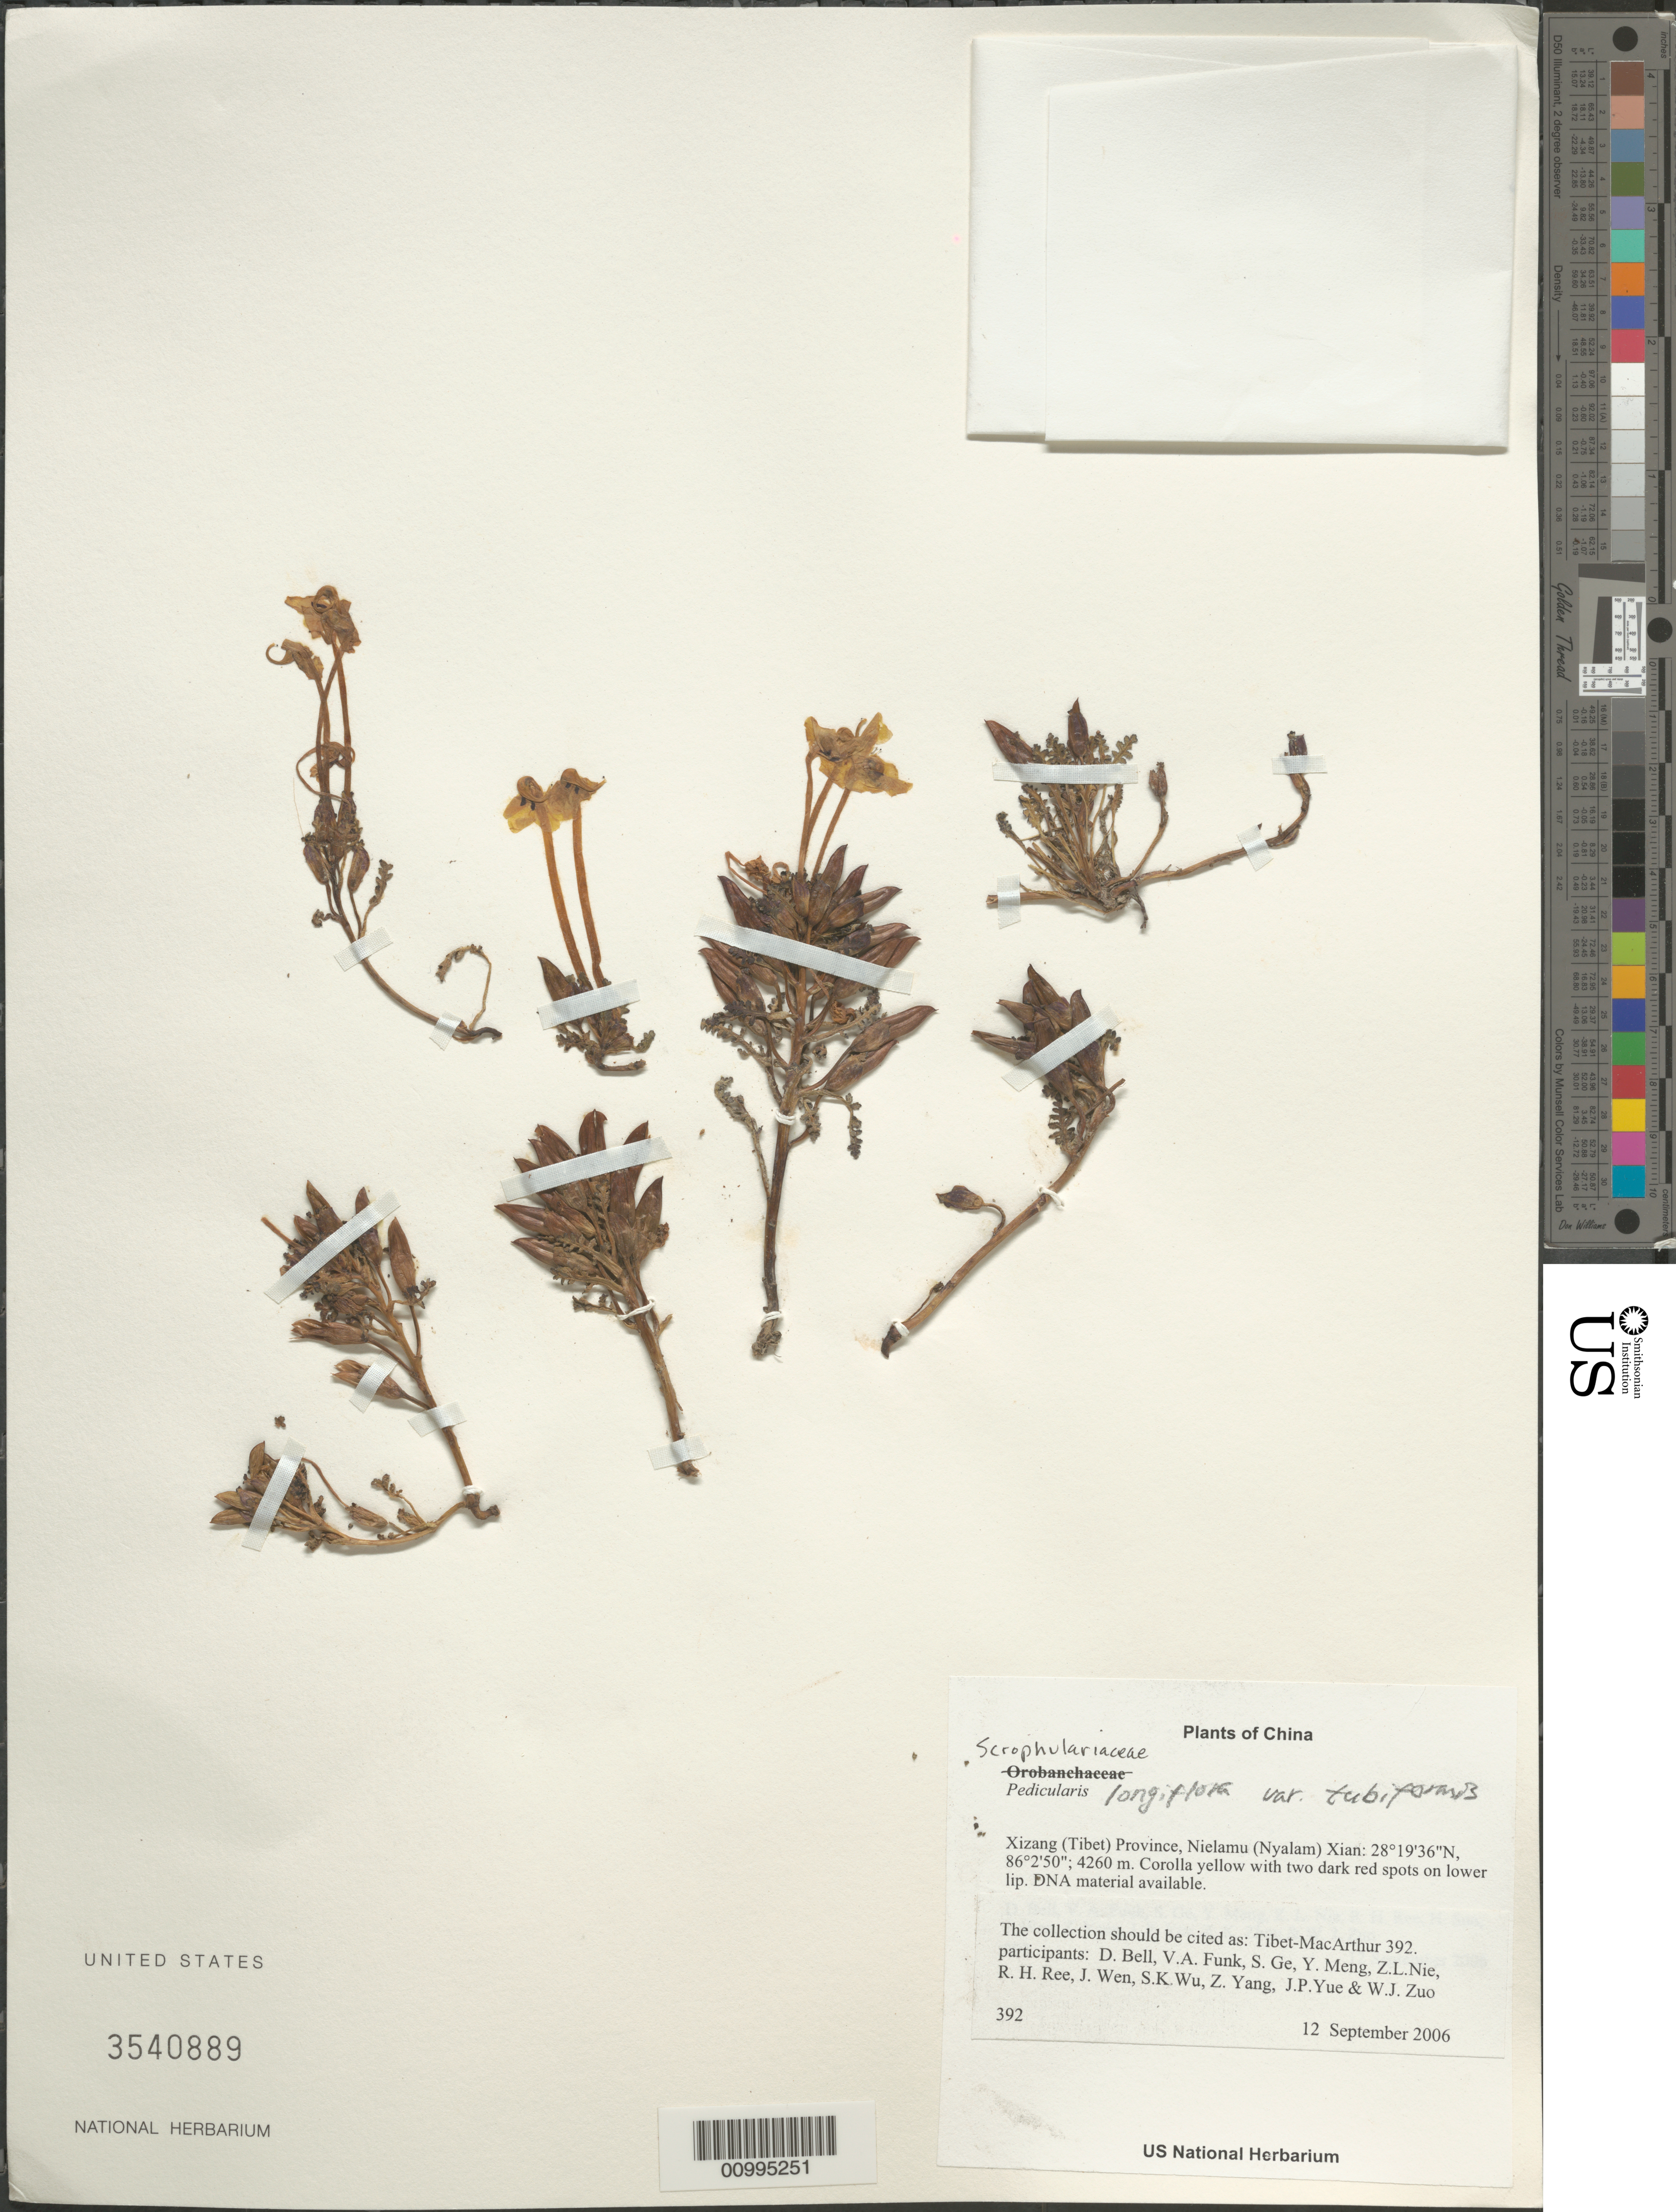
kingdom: Plantae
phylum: Tracheophyta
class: Magnoliopsida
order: Lamiales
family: Orobanchaceae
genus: Pedicularis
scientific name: Pedicularis longiflora var. tubiformis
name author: (Klotzsch) P.C. Tsoong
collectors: Tibet-MacArthur, D. A. Bell, V. Funk, S. Ge, Y. Meng, Z. Nie, R. Ree, H. Sun, J. Wen, Z. Yang, J. Yue, Z. Zhou & W. Zuo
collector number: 392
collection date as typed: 12 Sep 2006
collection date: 2006-09-12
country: China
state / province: Xizang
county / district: Nielamu (Nyalam) Xian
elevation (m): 4260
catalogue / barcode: US 3540889